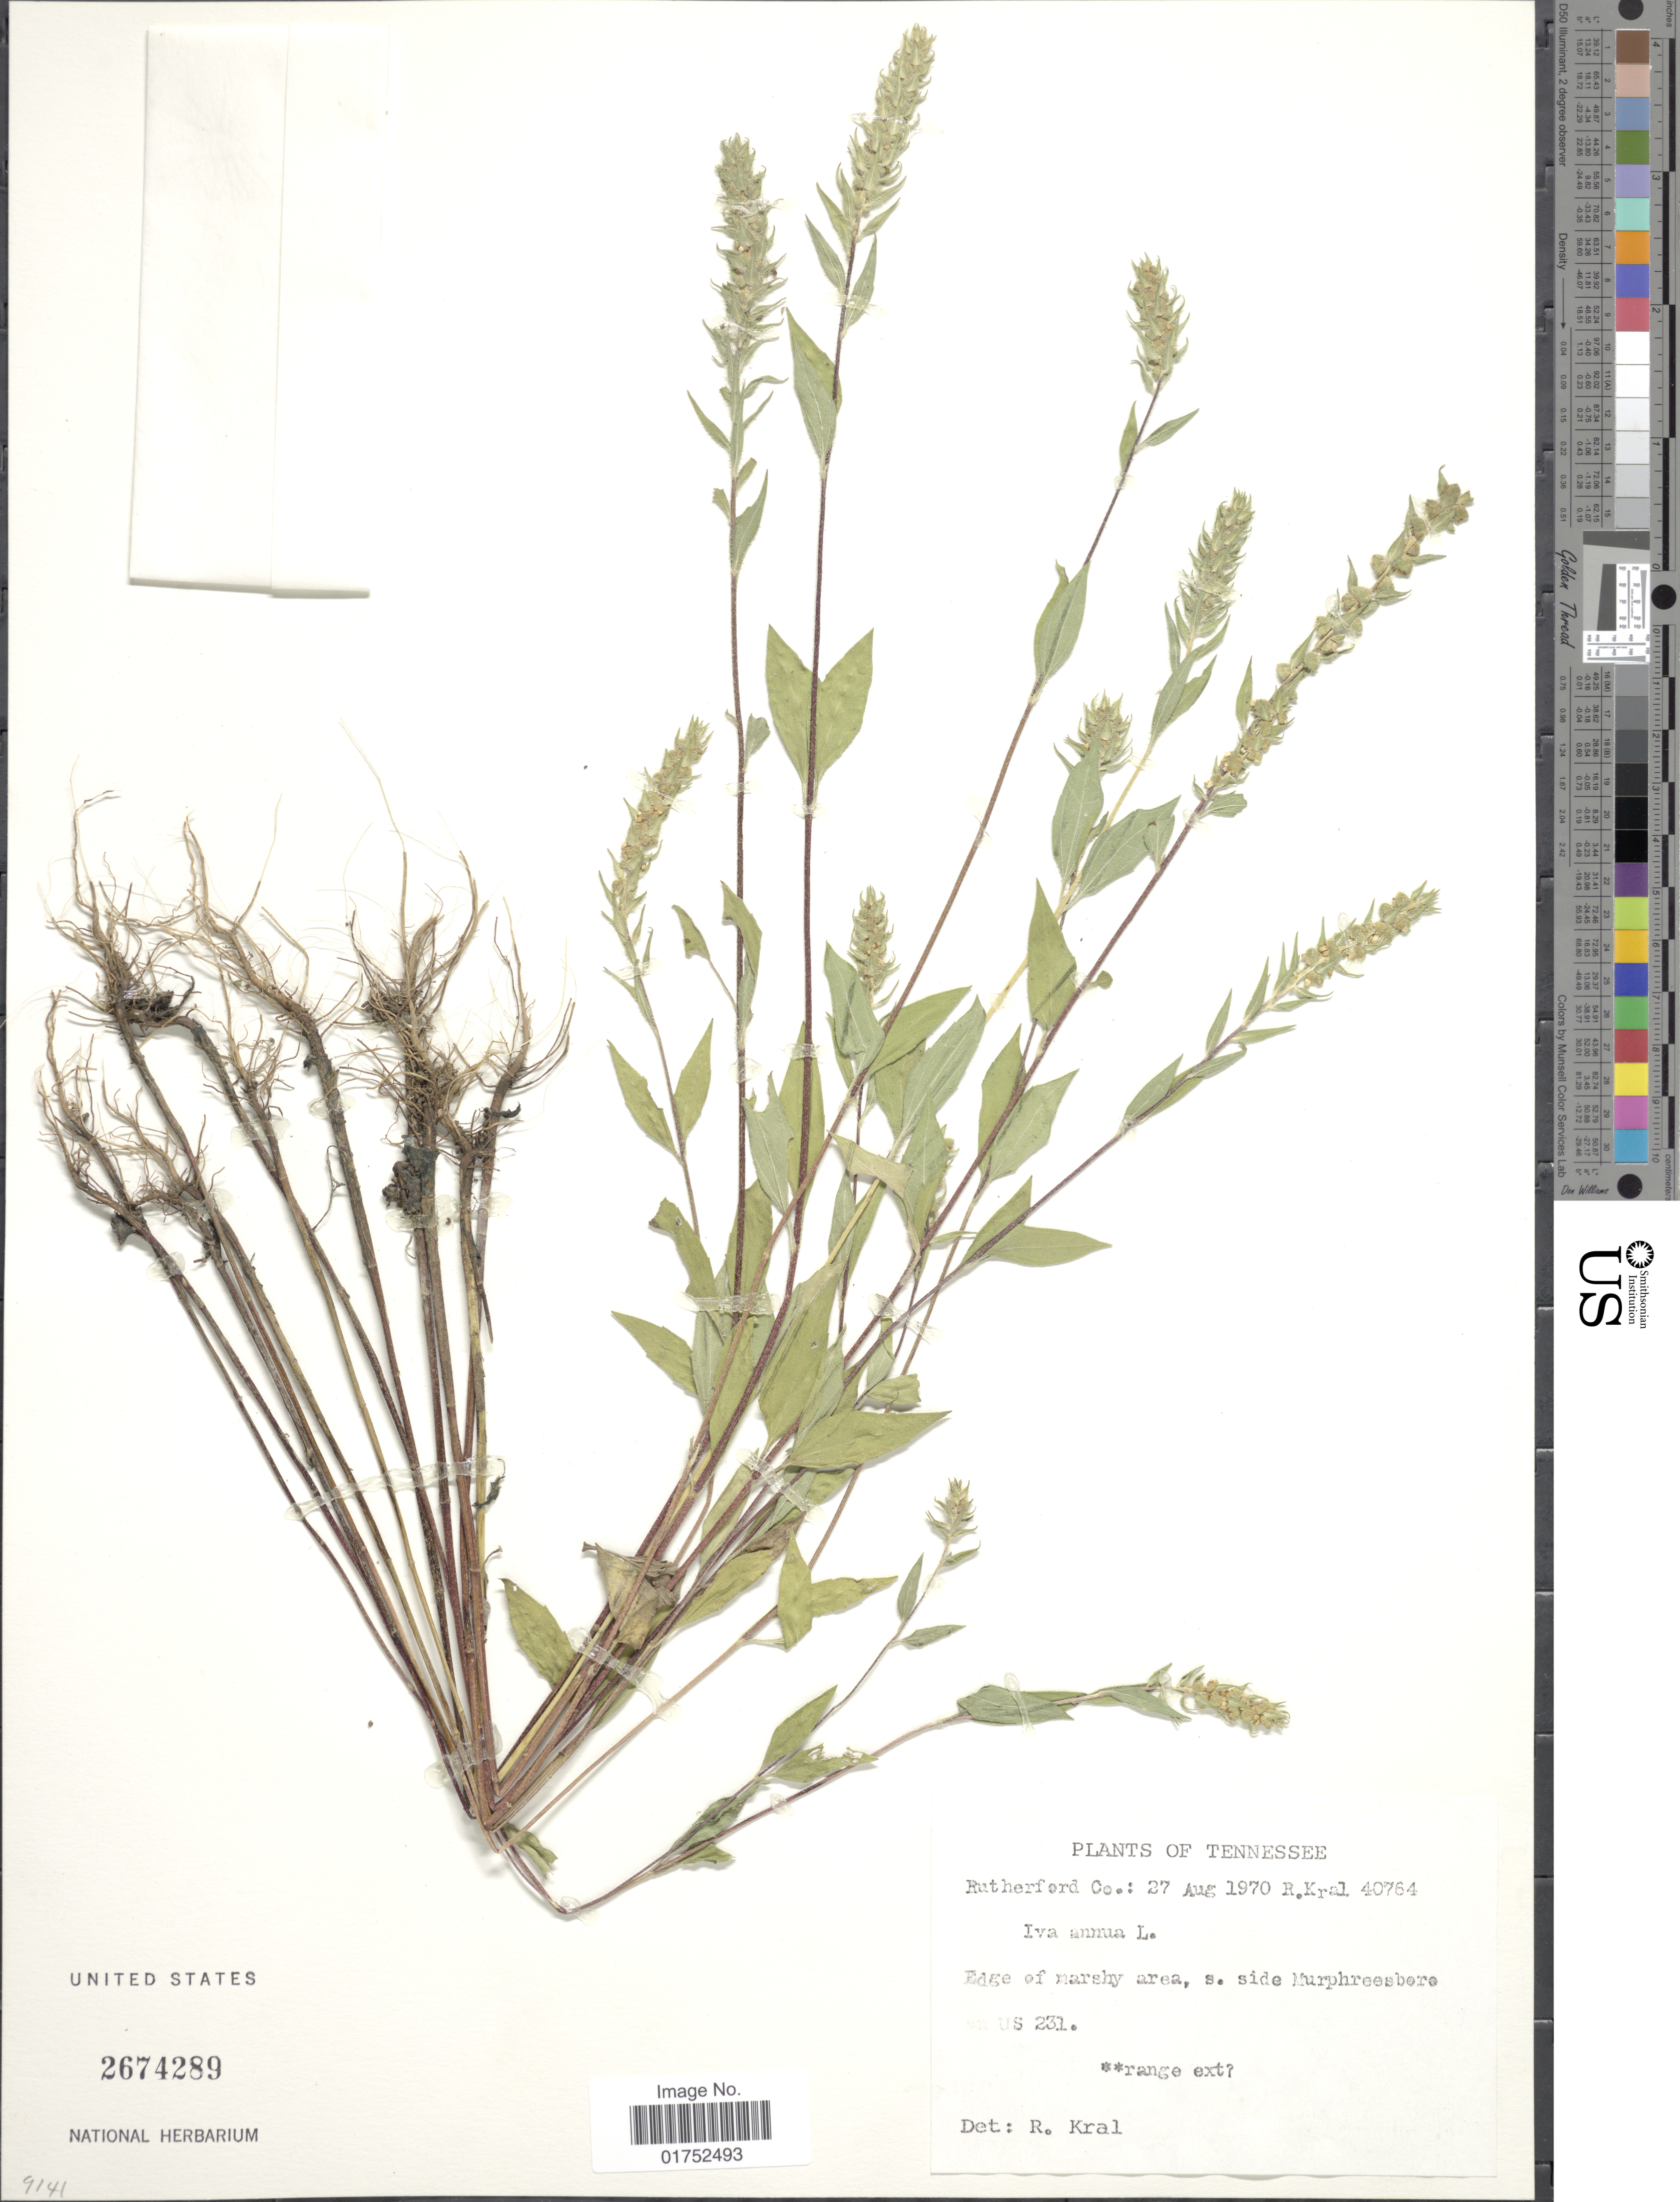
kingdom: Plantae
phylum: Tracheophyta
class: Magnoliopsida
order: Asterales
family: Asteraceae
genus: Iva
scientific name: Iva annua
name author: L.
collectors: R. Kral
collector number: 40764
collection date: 1970-08-27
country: United States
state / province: Tennessee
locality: Rutherford Co., s. side Murphreesbere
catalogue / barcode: US 2674289